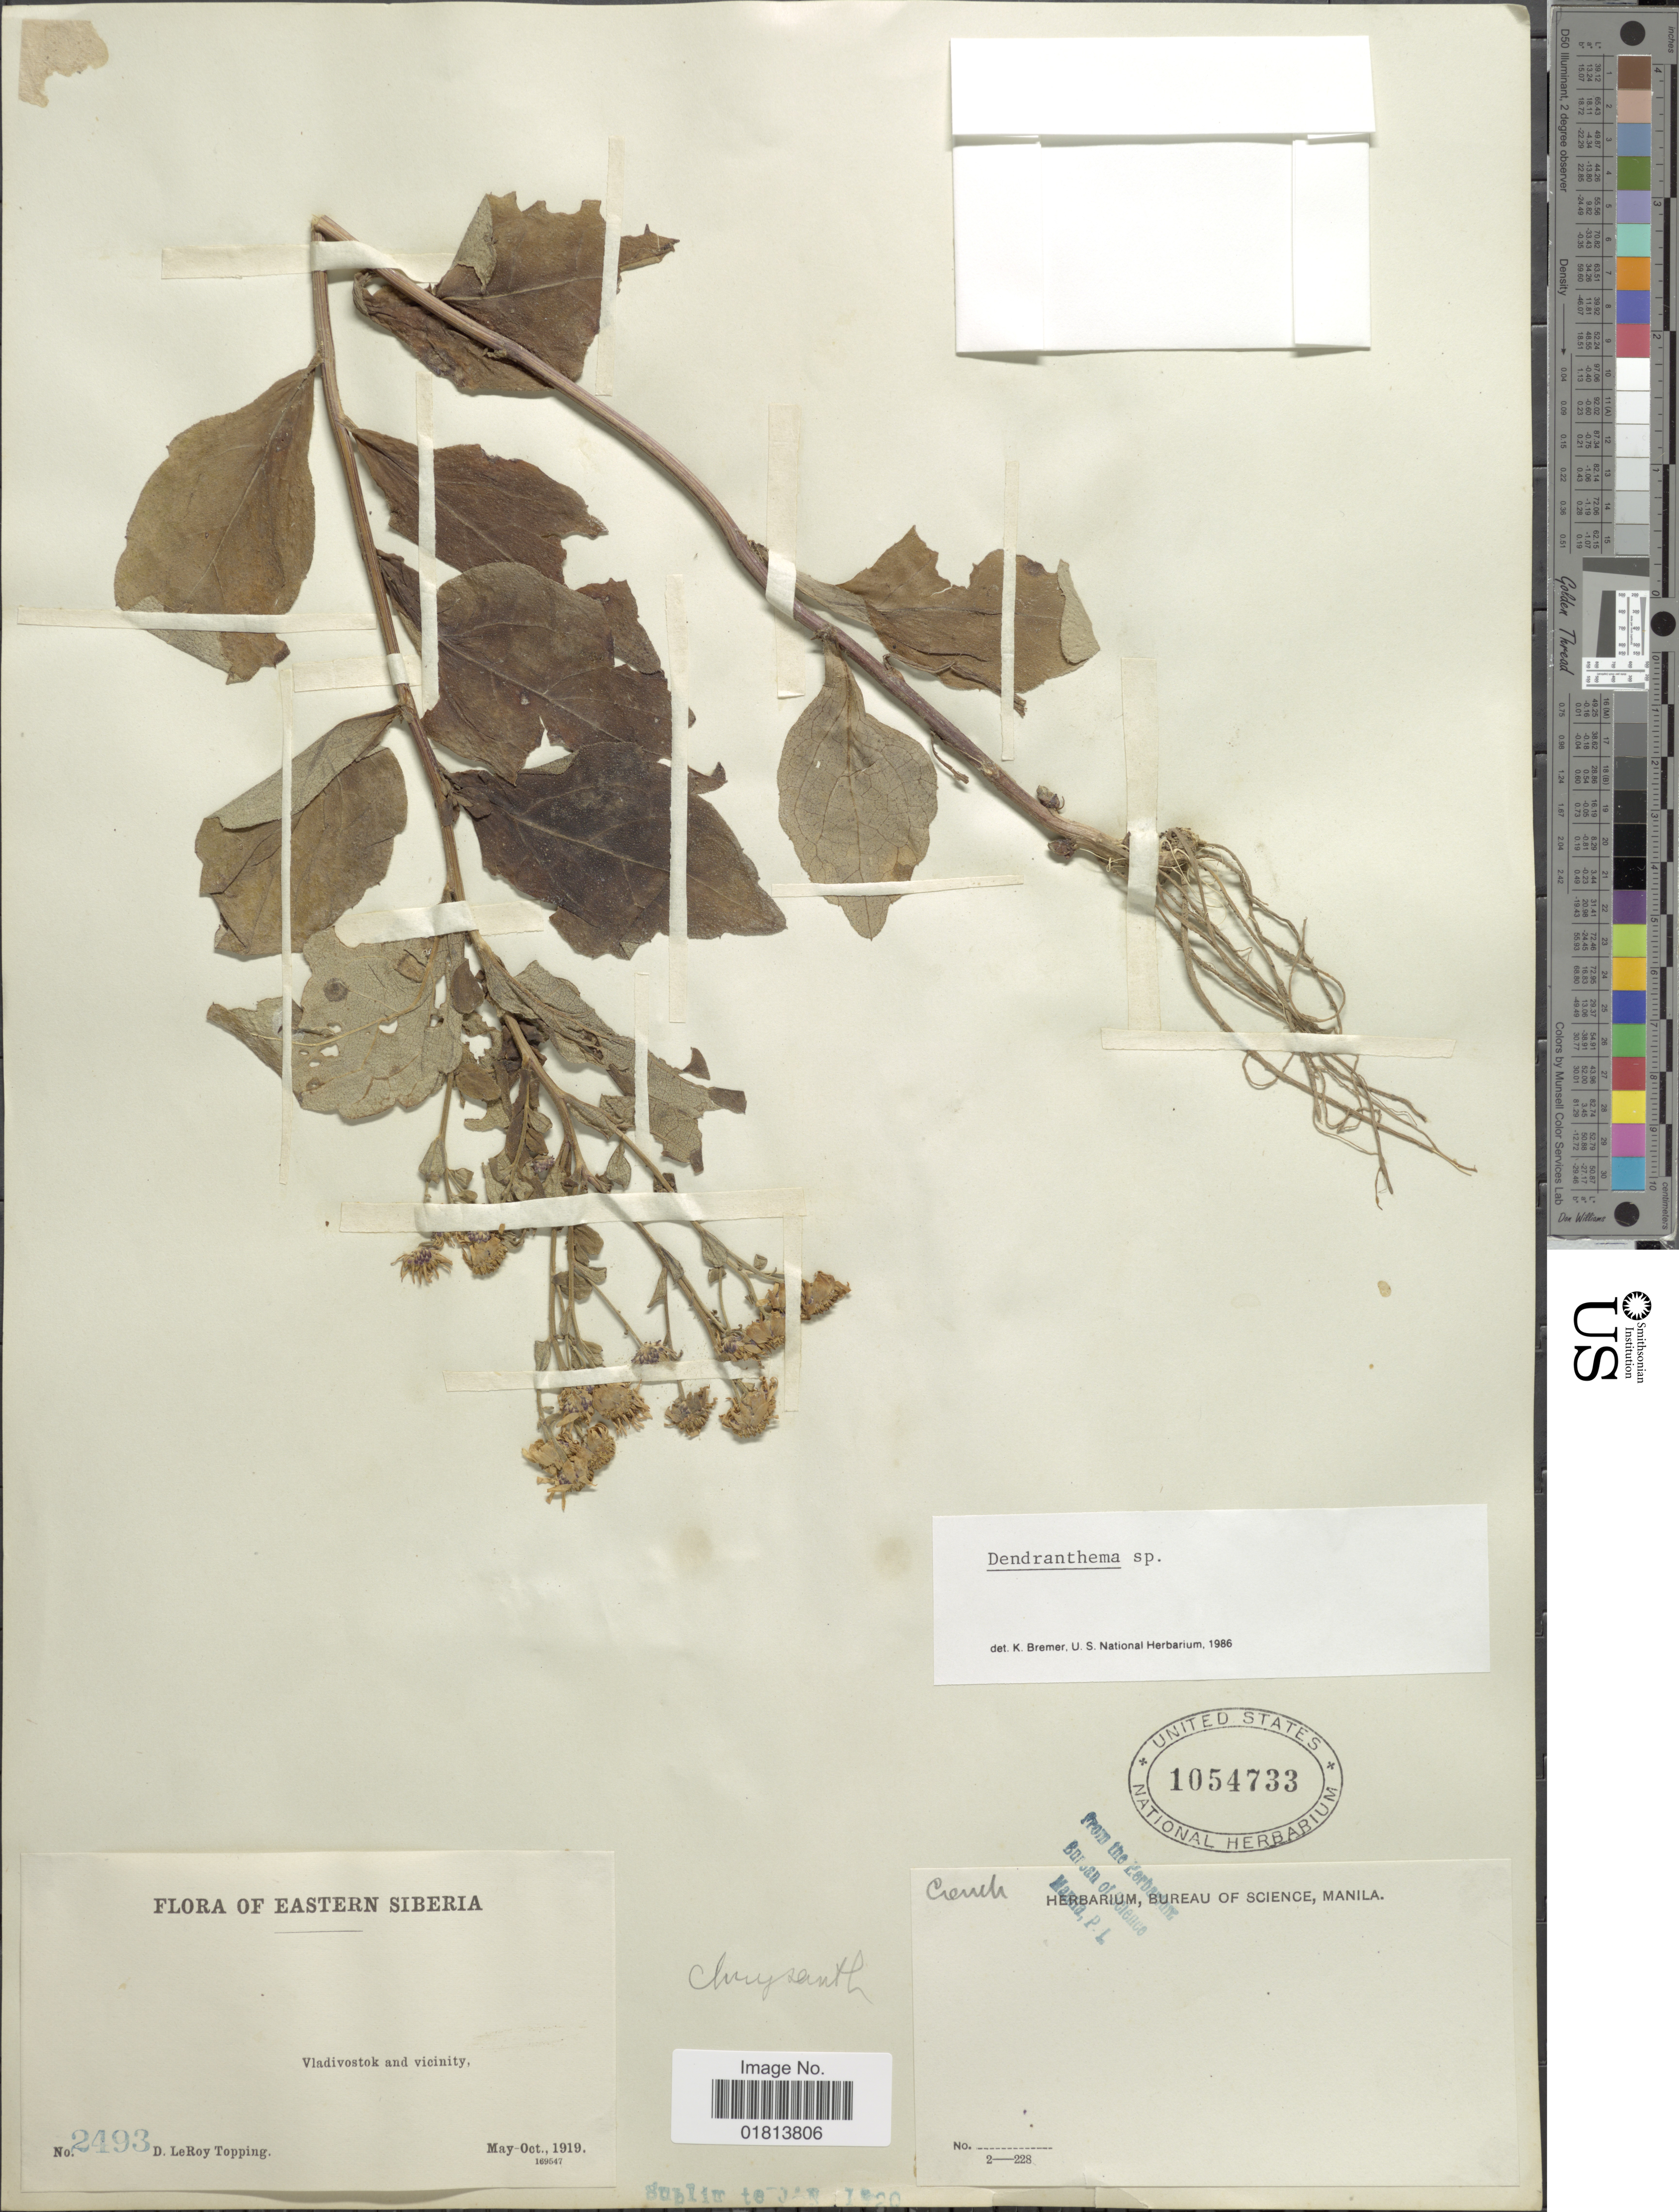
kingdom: Plantae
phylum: Tracheophyta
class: Magnoliopsida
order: Asterales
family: Asteraceae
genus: Dendranthema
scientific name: Dendranthema sp.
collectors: D. L. Topping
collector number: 2493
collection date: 1919-05/1919-10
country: Russian Federation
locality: Eastern Siberia, Vladivostok and vicinity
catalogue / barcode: US 1054733